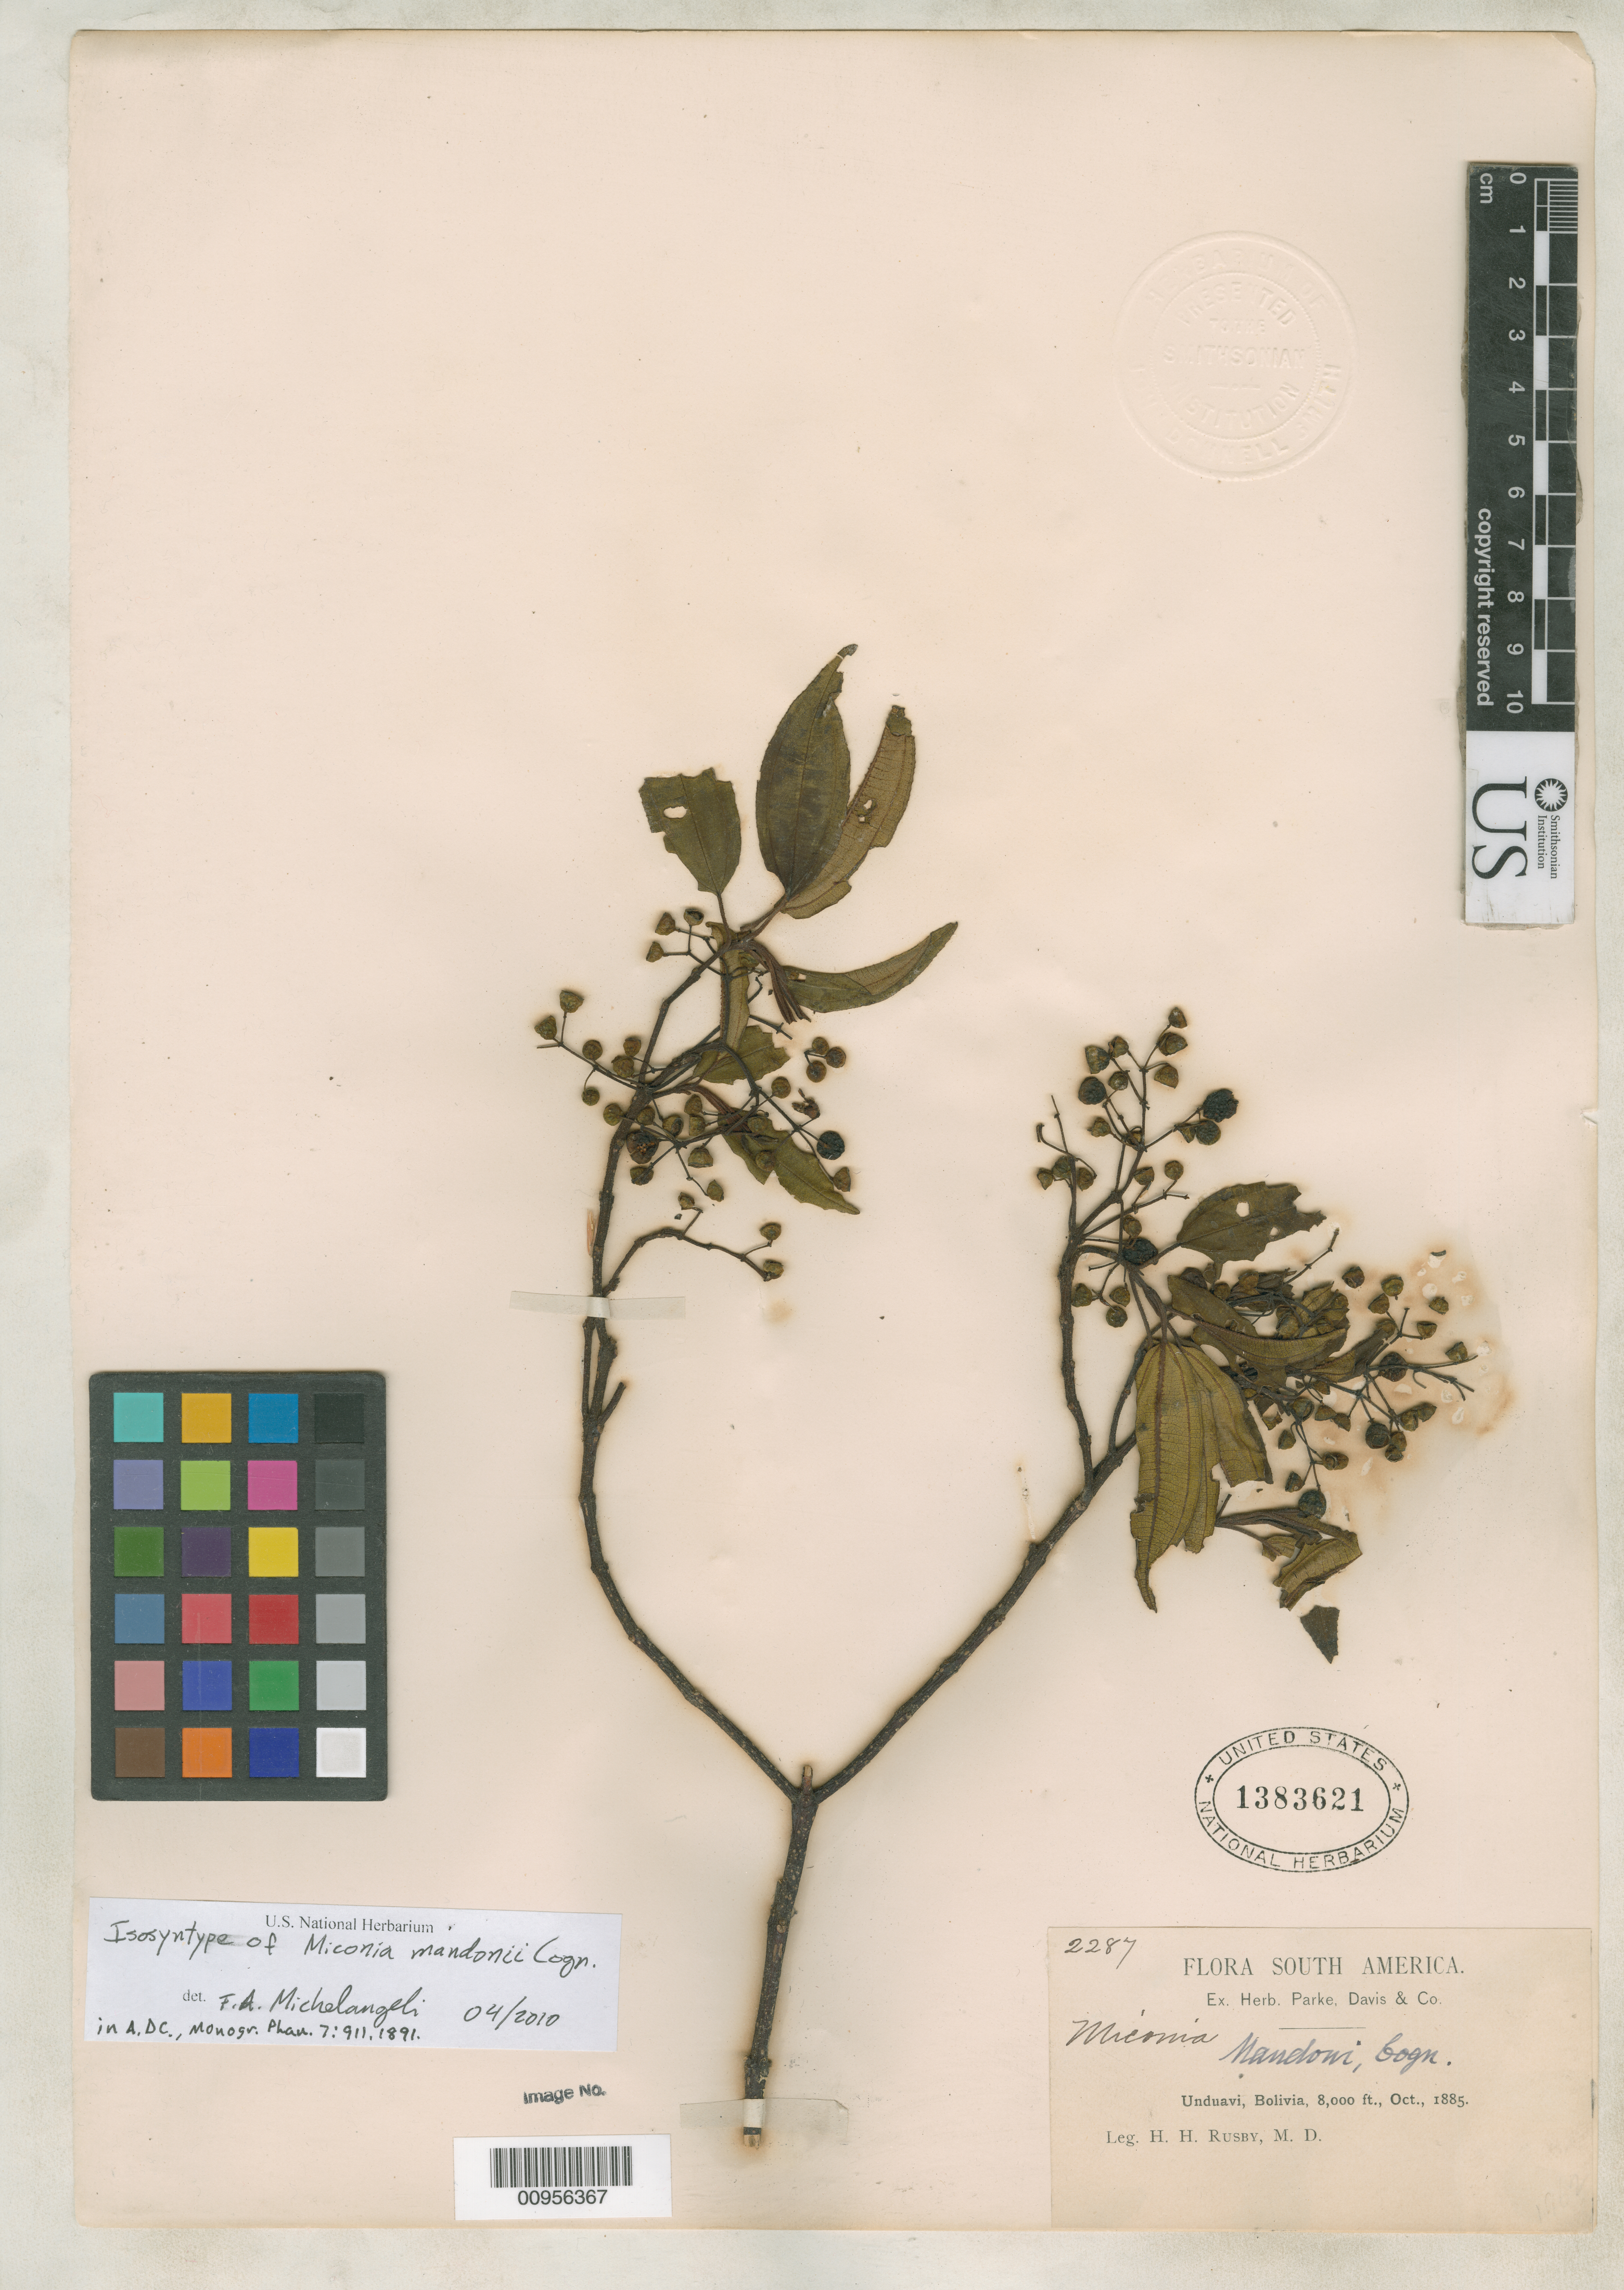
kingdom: Plantae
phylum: Tracheophyta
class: Magnoliopsida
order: Myrtales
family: Melastomataceae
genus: Miconia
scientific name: Miconia mandonii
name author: Cogn. in A. DC.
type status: Isosyntype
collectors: H. H. Rusby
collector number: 2287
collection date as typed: Oct 1885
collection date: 1885-10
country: Bolivia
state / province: La Paz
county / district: Nor Yungas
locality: Unduavi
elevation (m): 2438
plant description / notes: Specimen ex John Donnell Smith herbarium.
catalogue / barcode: US 1383621